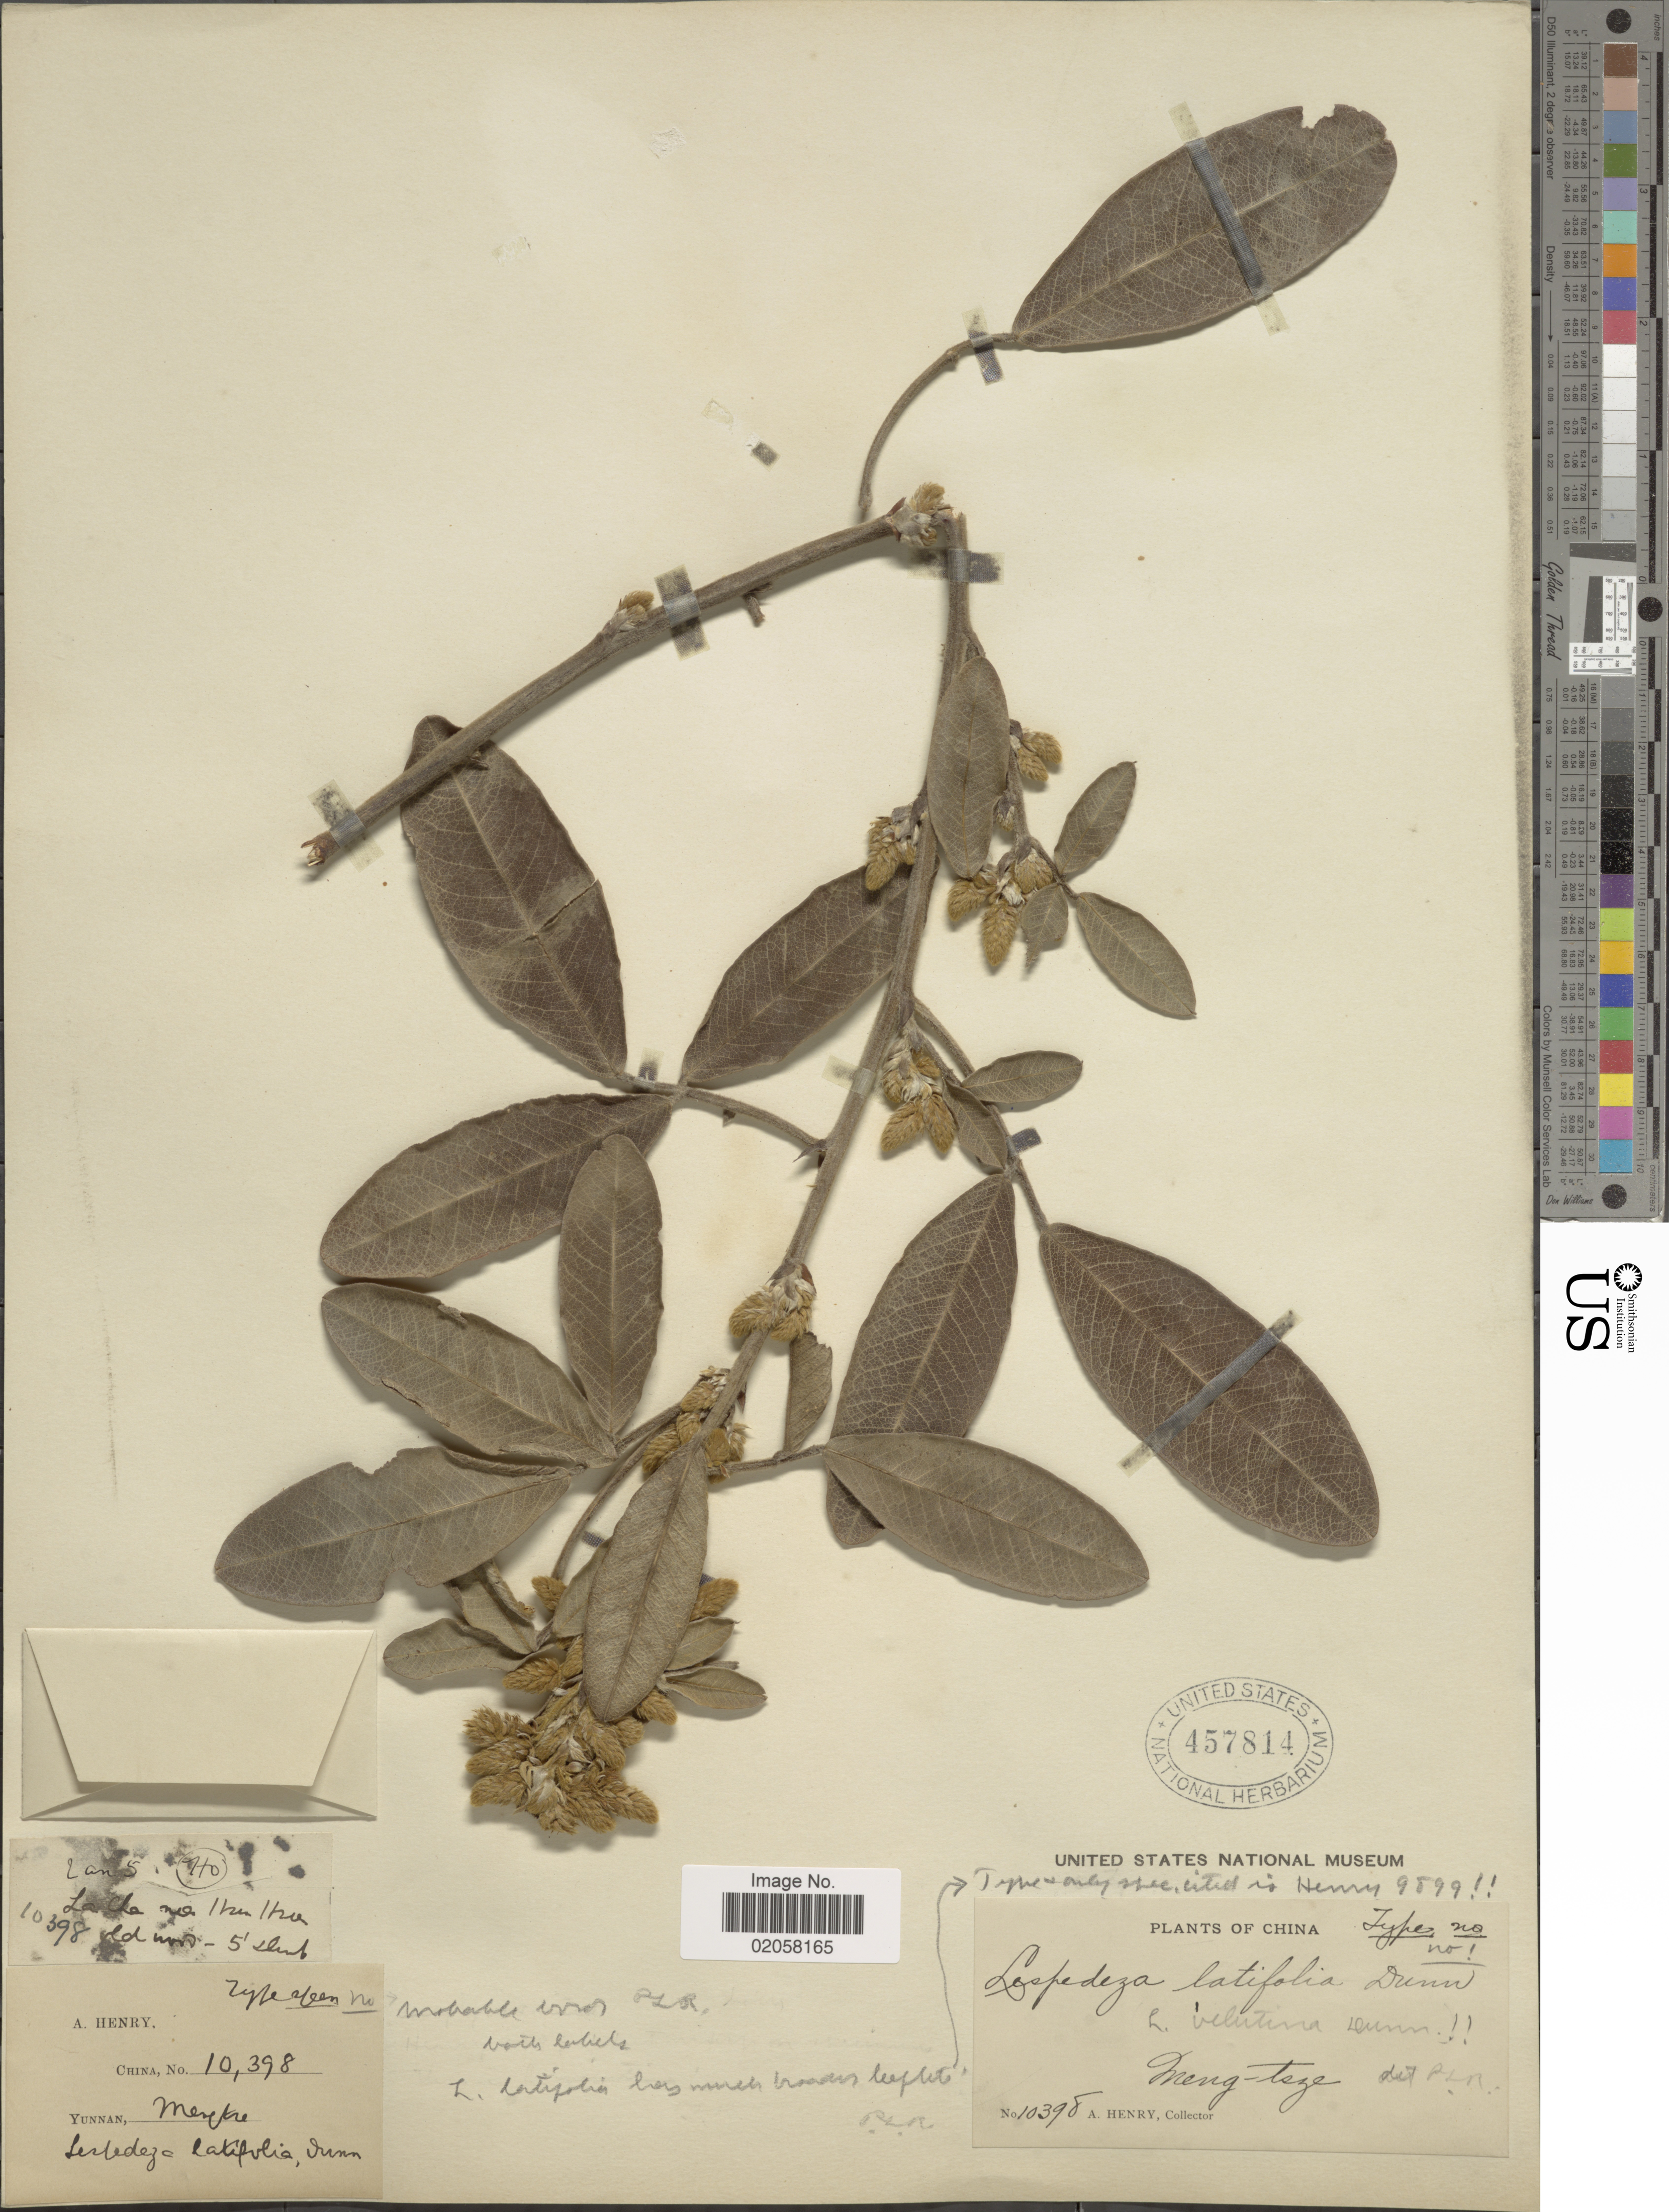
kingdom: Plantae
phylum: Tracheophyta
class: Magnoliopsida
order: Fabales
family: Fabaceae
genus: Campylotropis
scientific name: Campylotropis latifolia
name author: (Dunn) Schindl.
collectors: A. Henry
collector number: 10398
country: China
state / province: Yunnan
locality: Mengtze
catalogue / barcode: US 457814